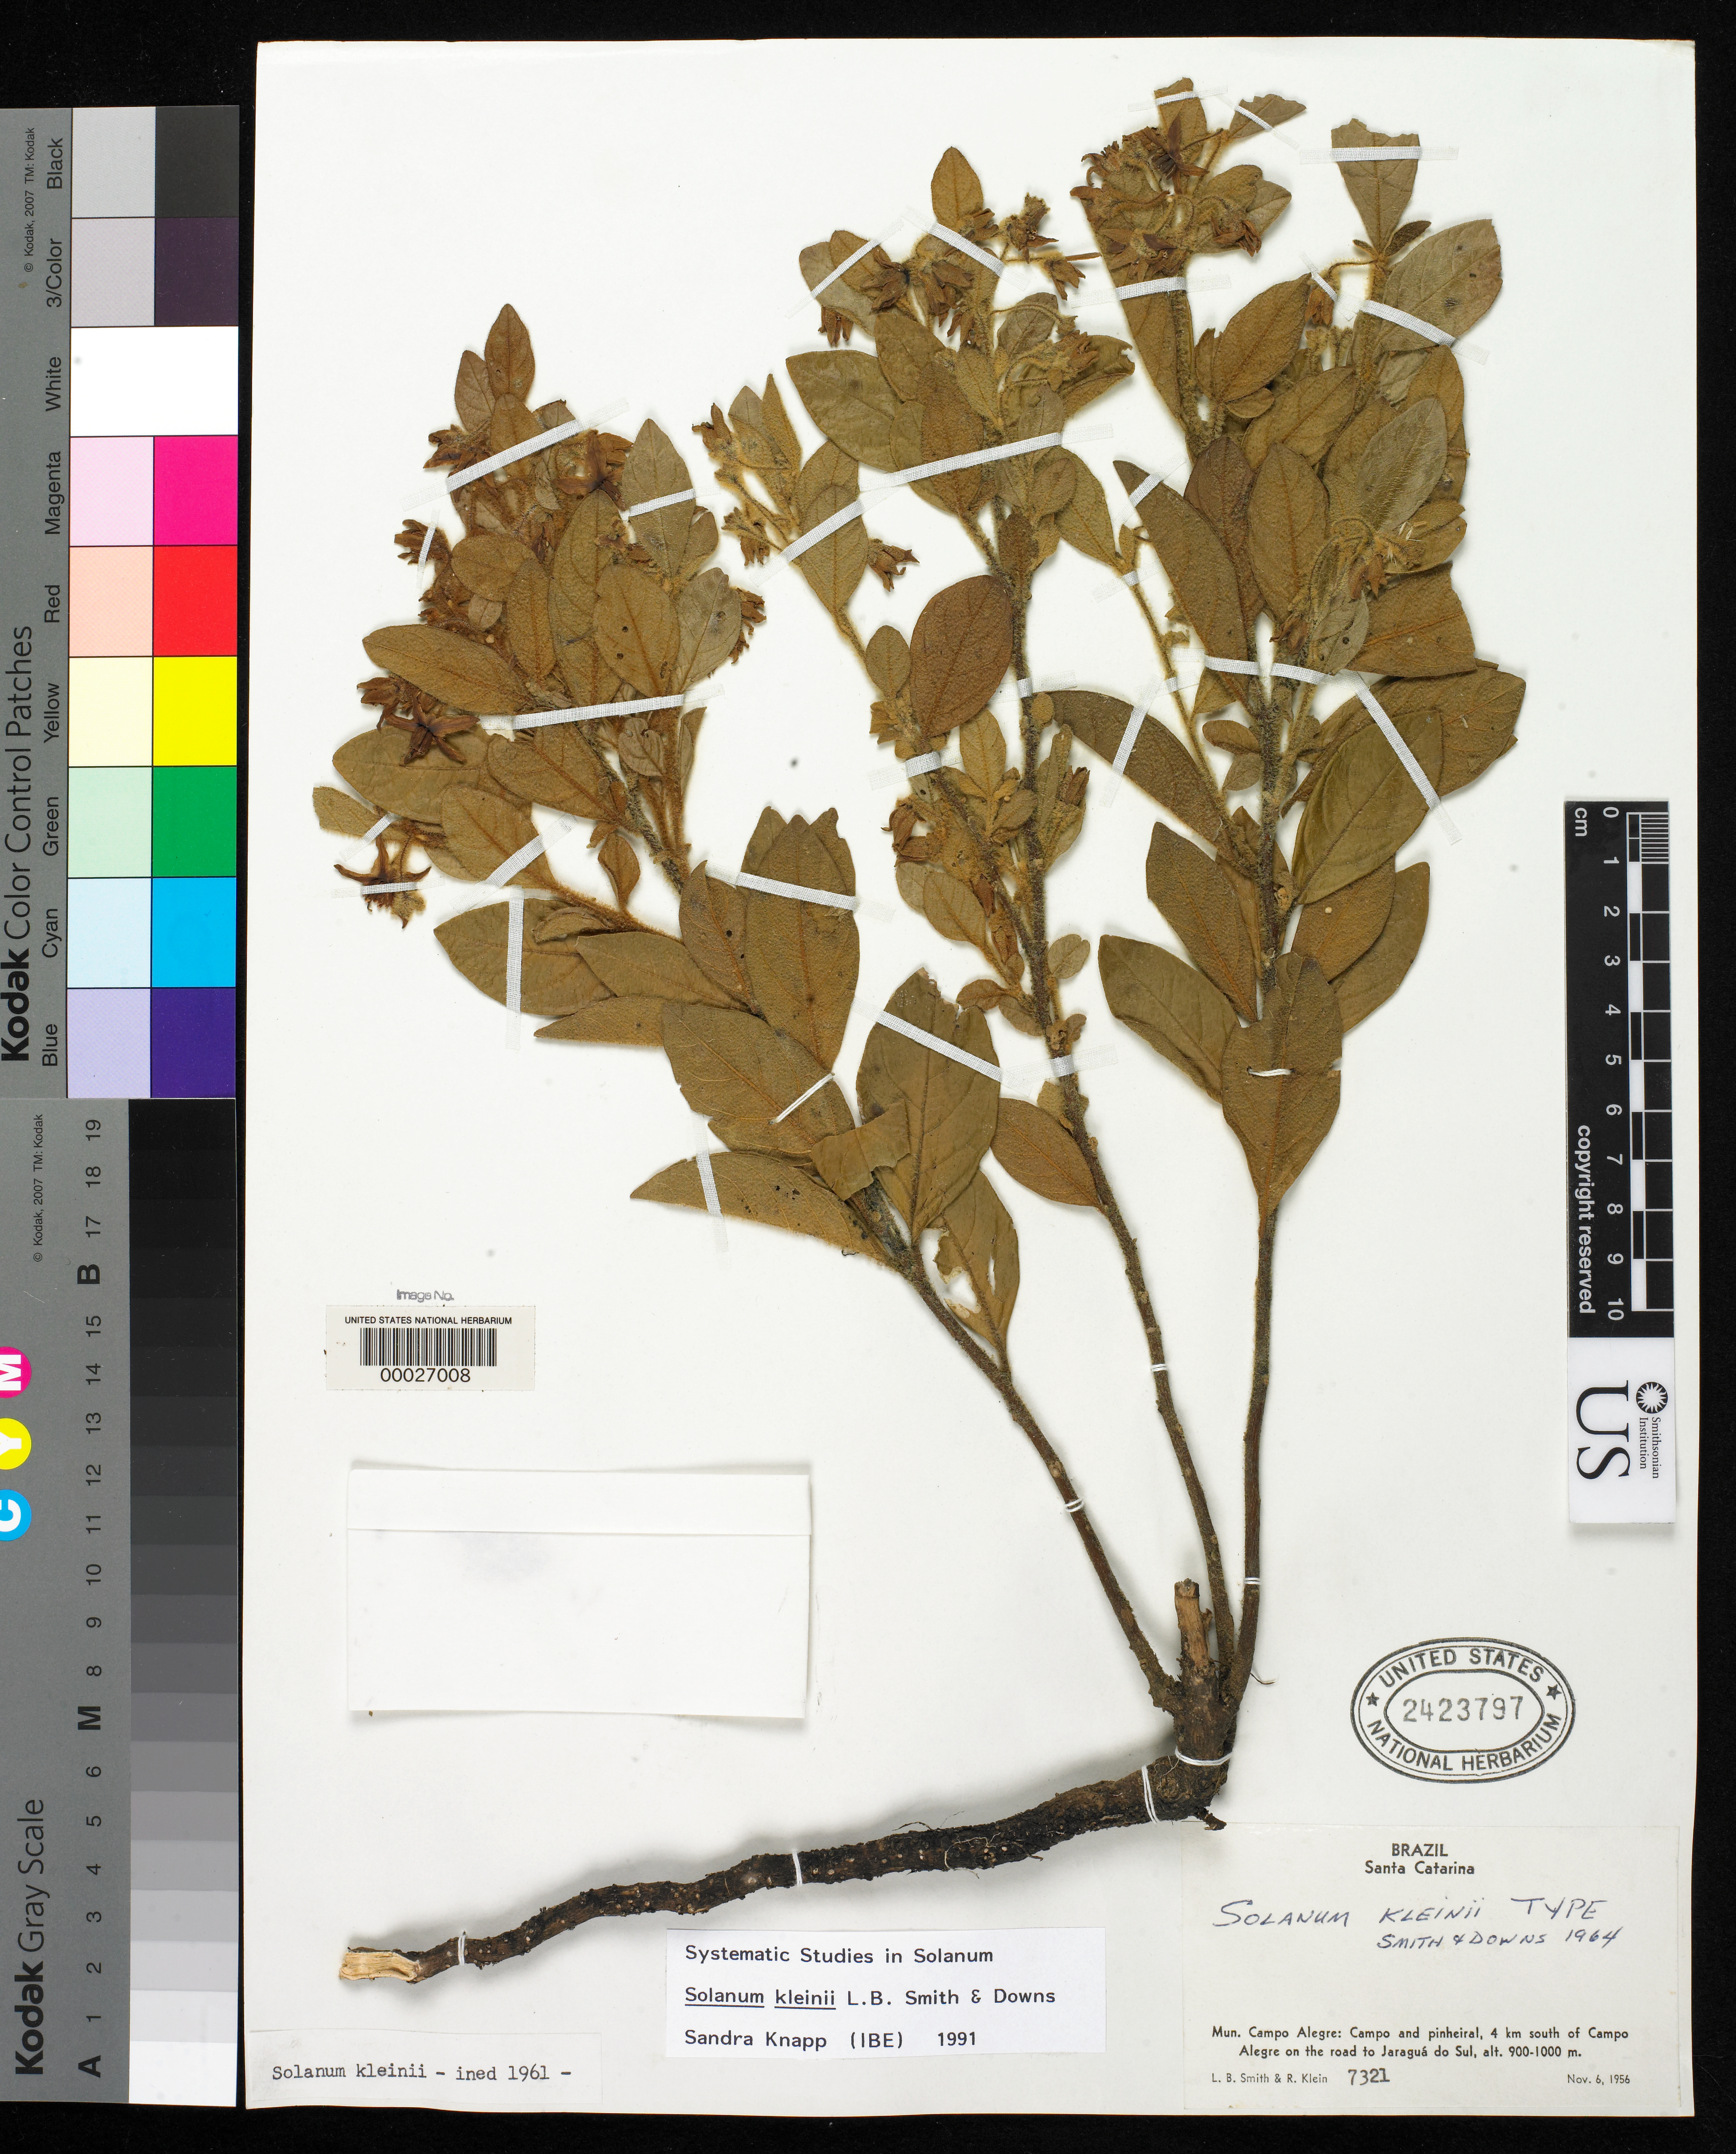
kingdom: Plantae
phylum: Tracheophyta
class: Magnoliopsida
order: Solanales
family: Solanaceae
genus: Solanum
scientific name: Solanum kleinii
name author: L.B. Sm. & Downs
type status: Holotype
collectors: L. Smith & R. M. Klein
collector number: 7321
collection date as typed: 06 Nov 1956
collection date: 1956-11-06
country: Brazil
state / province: Santa Catarina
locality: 4 km. S of Campo Alegre on road to Jaragua do Sul.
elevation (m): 900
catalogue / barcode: US 2423797